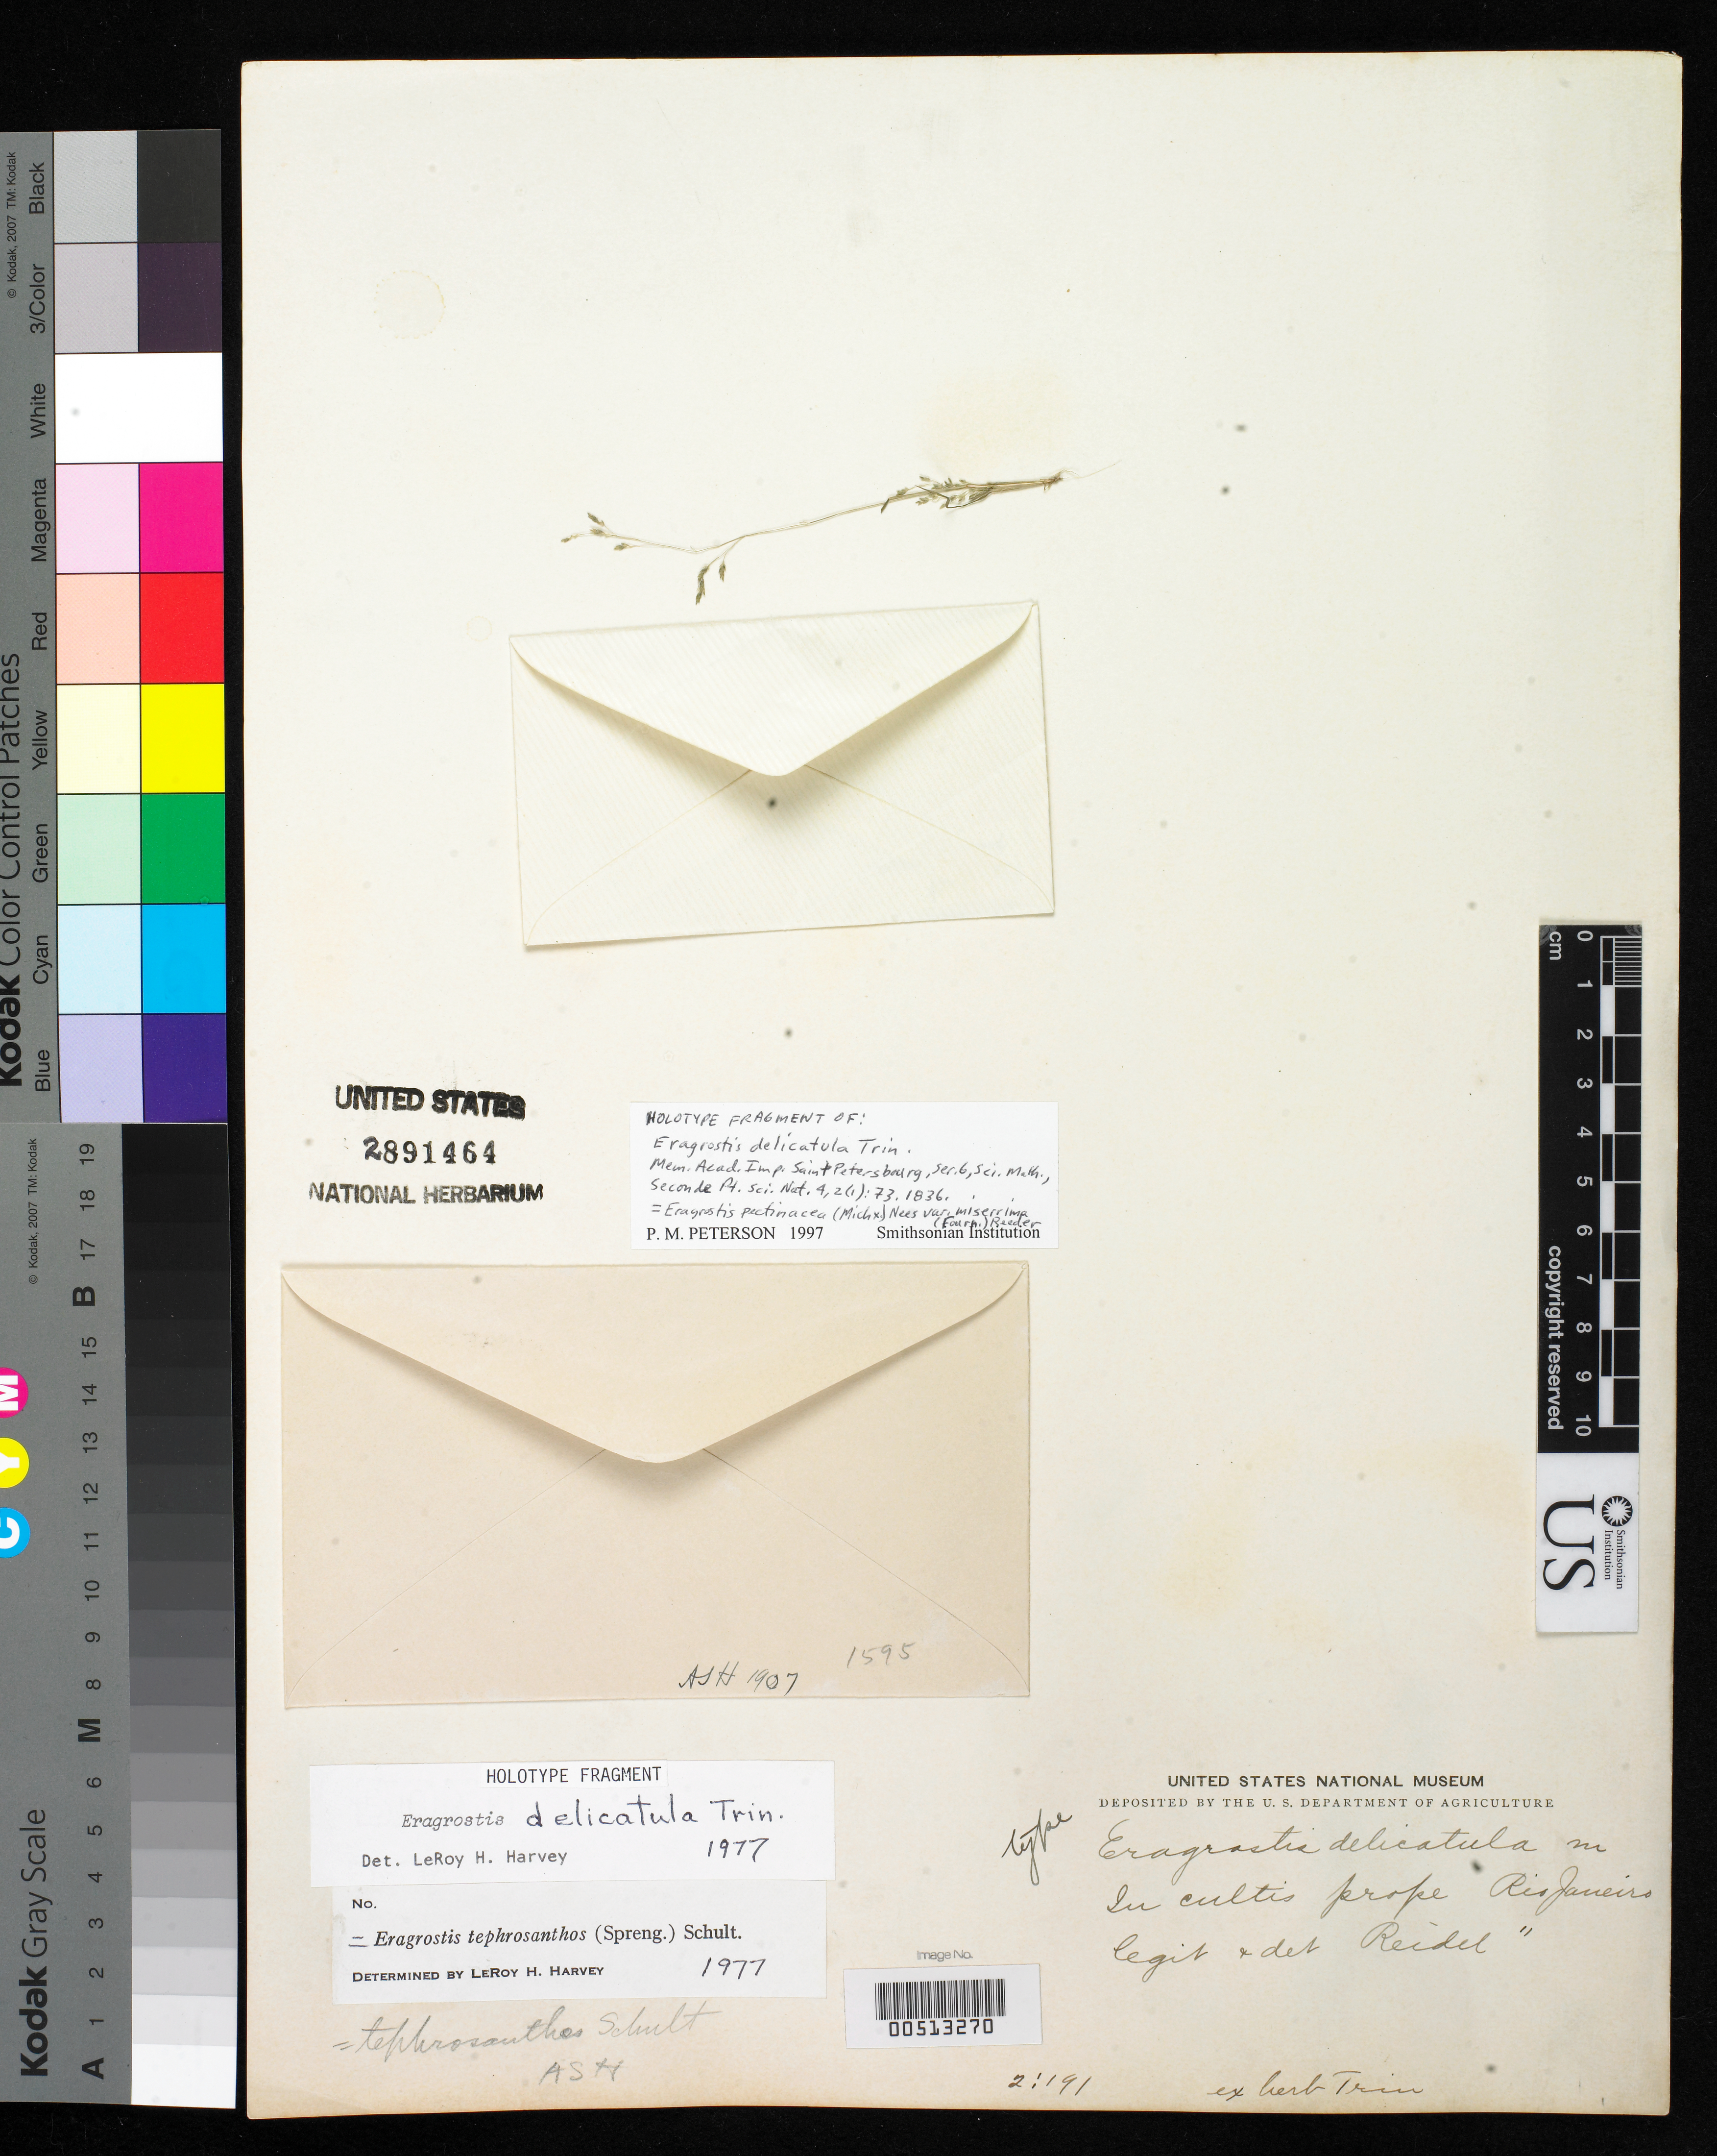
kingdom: Plantae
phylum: Tracheophyta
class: Liliopsida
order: Poales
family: Poaceae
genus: Eragrostis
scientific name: Eragrostis delicatula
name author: Trin.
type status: Type Fragment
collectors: L. Riedel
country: Brazil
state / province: Rio de Janeiro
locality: In cultis prope Rio de Janeiro. [In plantations near Rio de Janeiro]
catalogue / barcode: US 2891464